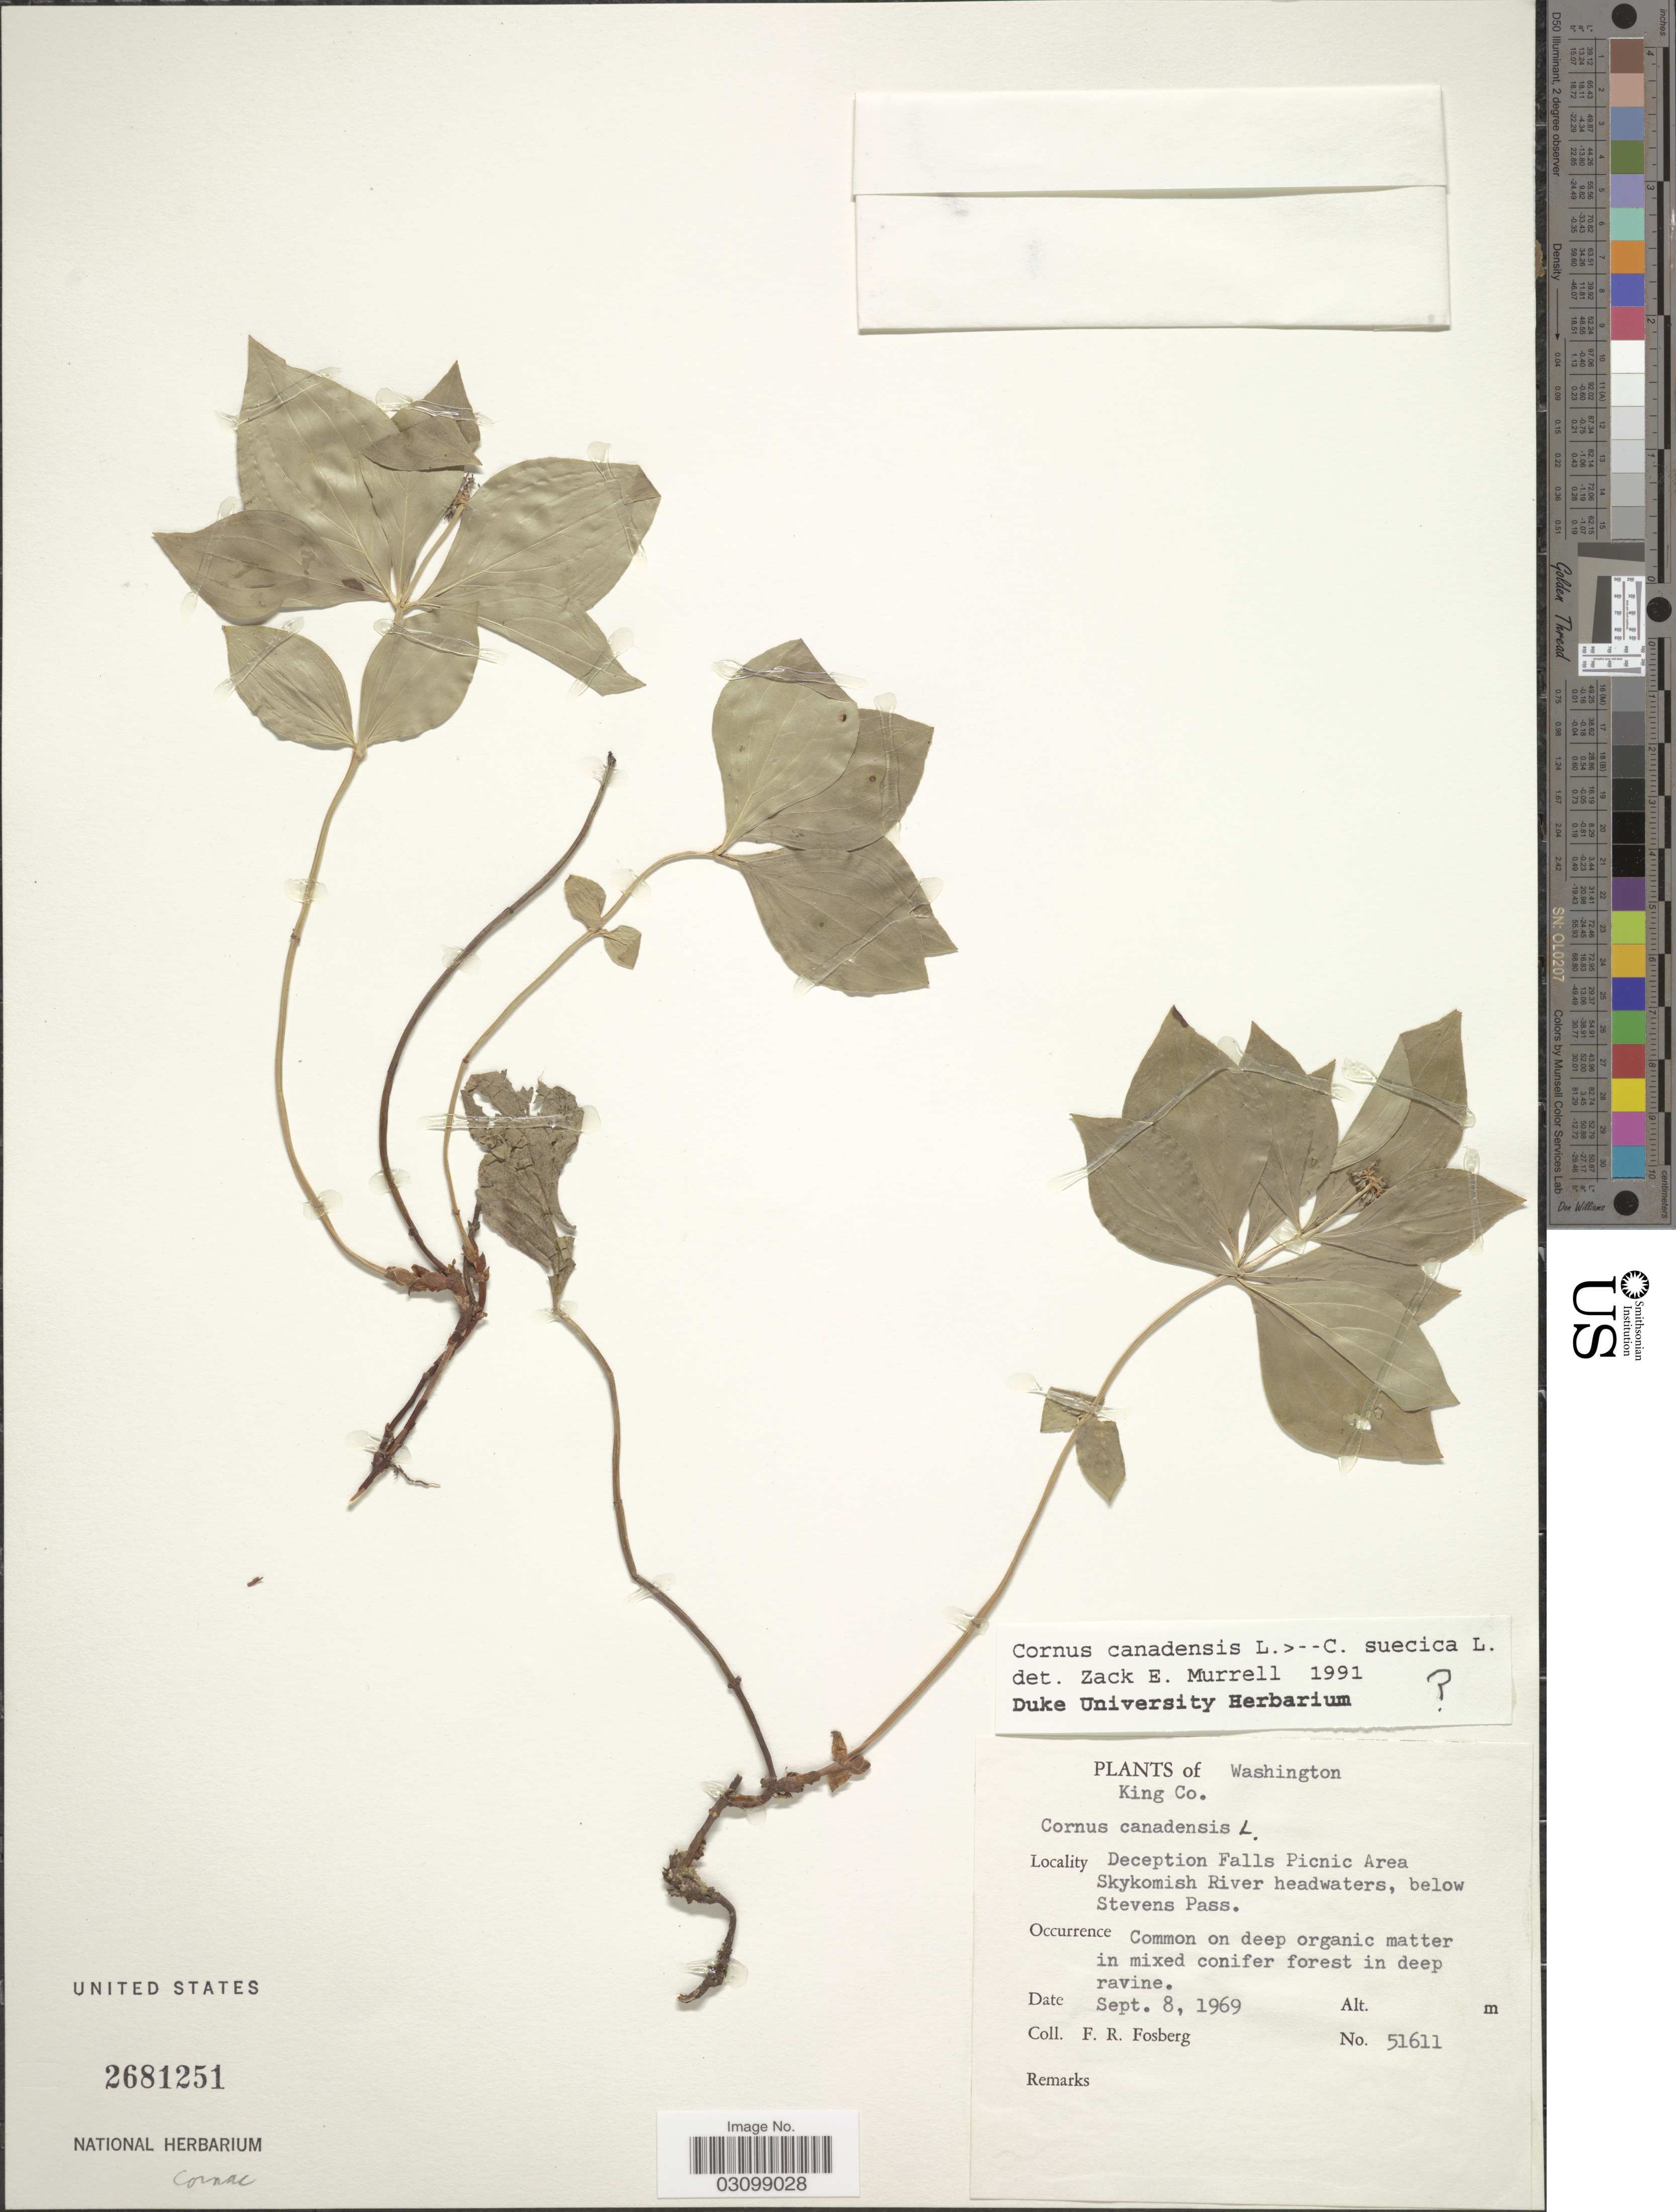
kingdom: Plantae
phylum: Tracheophyta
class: Magnoliopsida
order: Cornales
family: Cornaceae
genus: Cornus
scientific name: Cornus sp.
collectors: F. R. Fosberg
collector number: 51611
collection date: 1969-09-08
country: United States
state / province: Washington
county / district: King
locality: King Co., Deception Falls Picnic Area Skykomisch River headwaters, below Stevens Pass.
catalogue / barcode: US 2681251